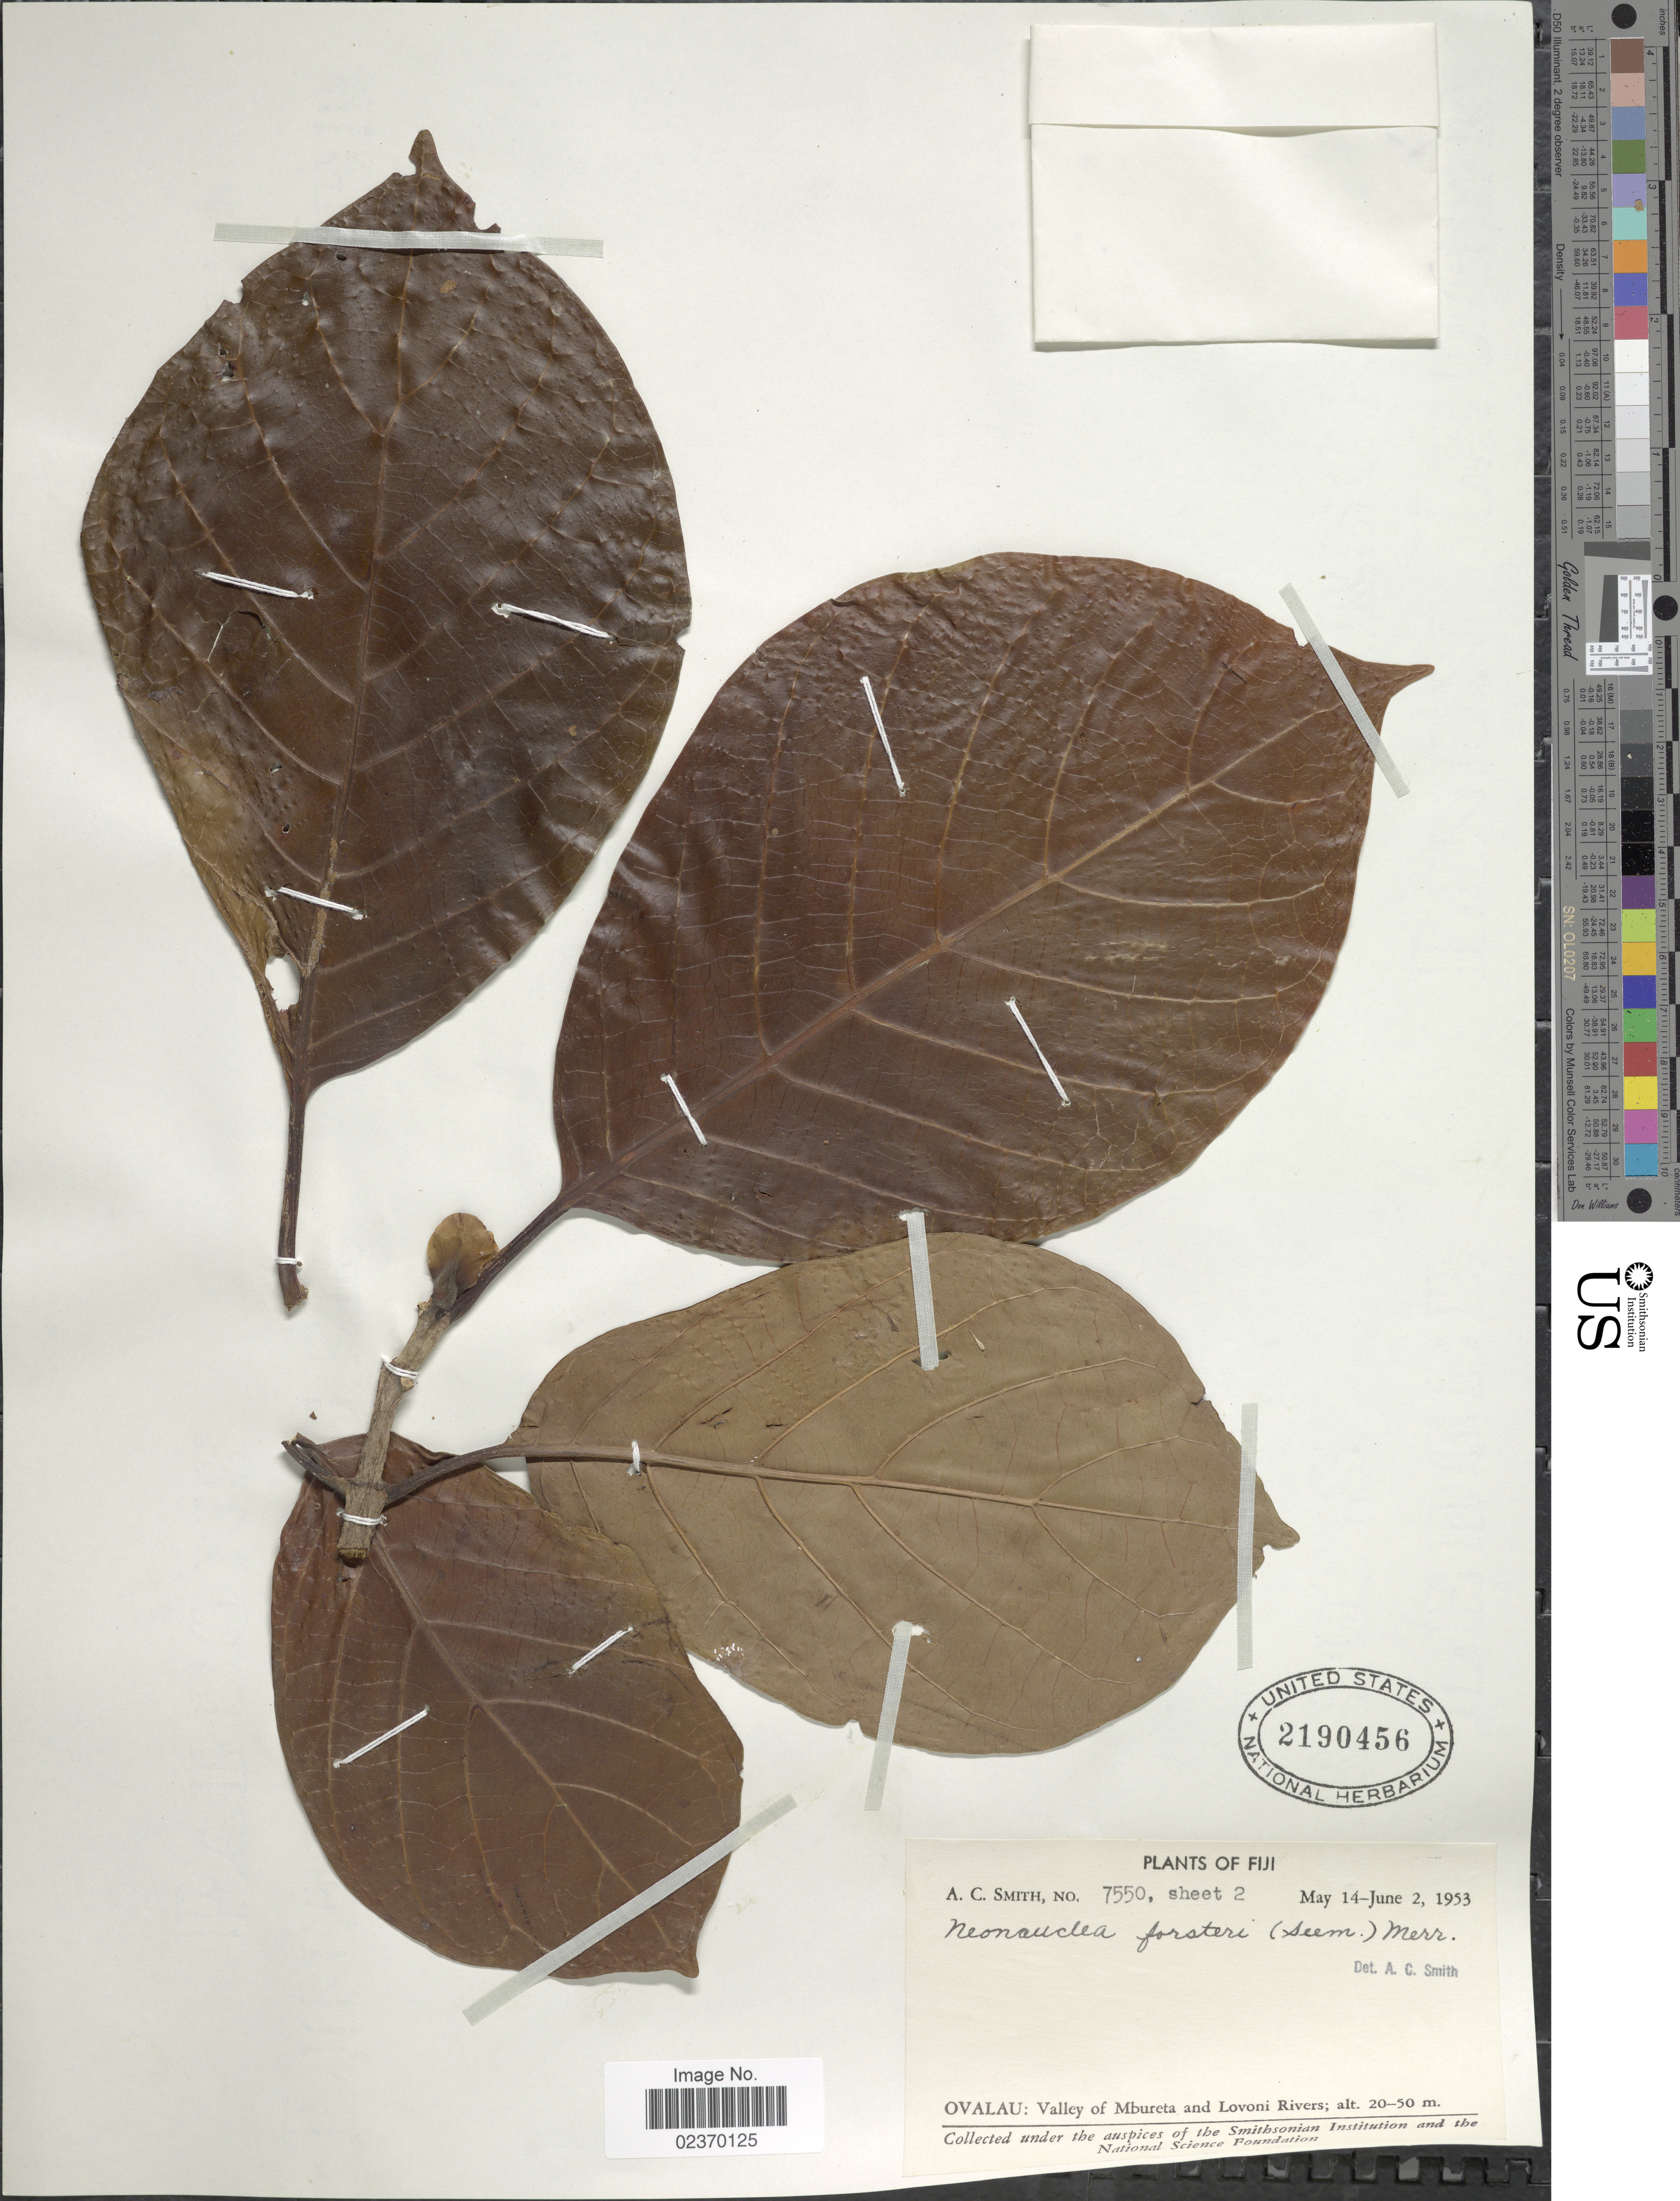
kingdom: Plantae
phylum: Tracheophyta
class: Magnoliopsida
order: Gentianales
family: Rubiaceae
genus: Neonauclea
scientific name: Neonauclea forsteri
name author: (Seem.) Merr.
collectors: A. C. Smith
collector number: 7550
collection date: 1953-05-14/1953-06-02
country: Fiji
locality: Ovalau: Valley of Mbureta and Lovoni Rivers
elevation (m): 20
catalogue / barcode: US 2190456